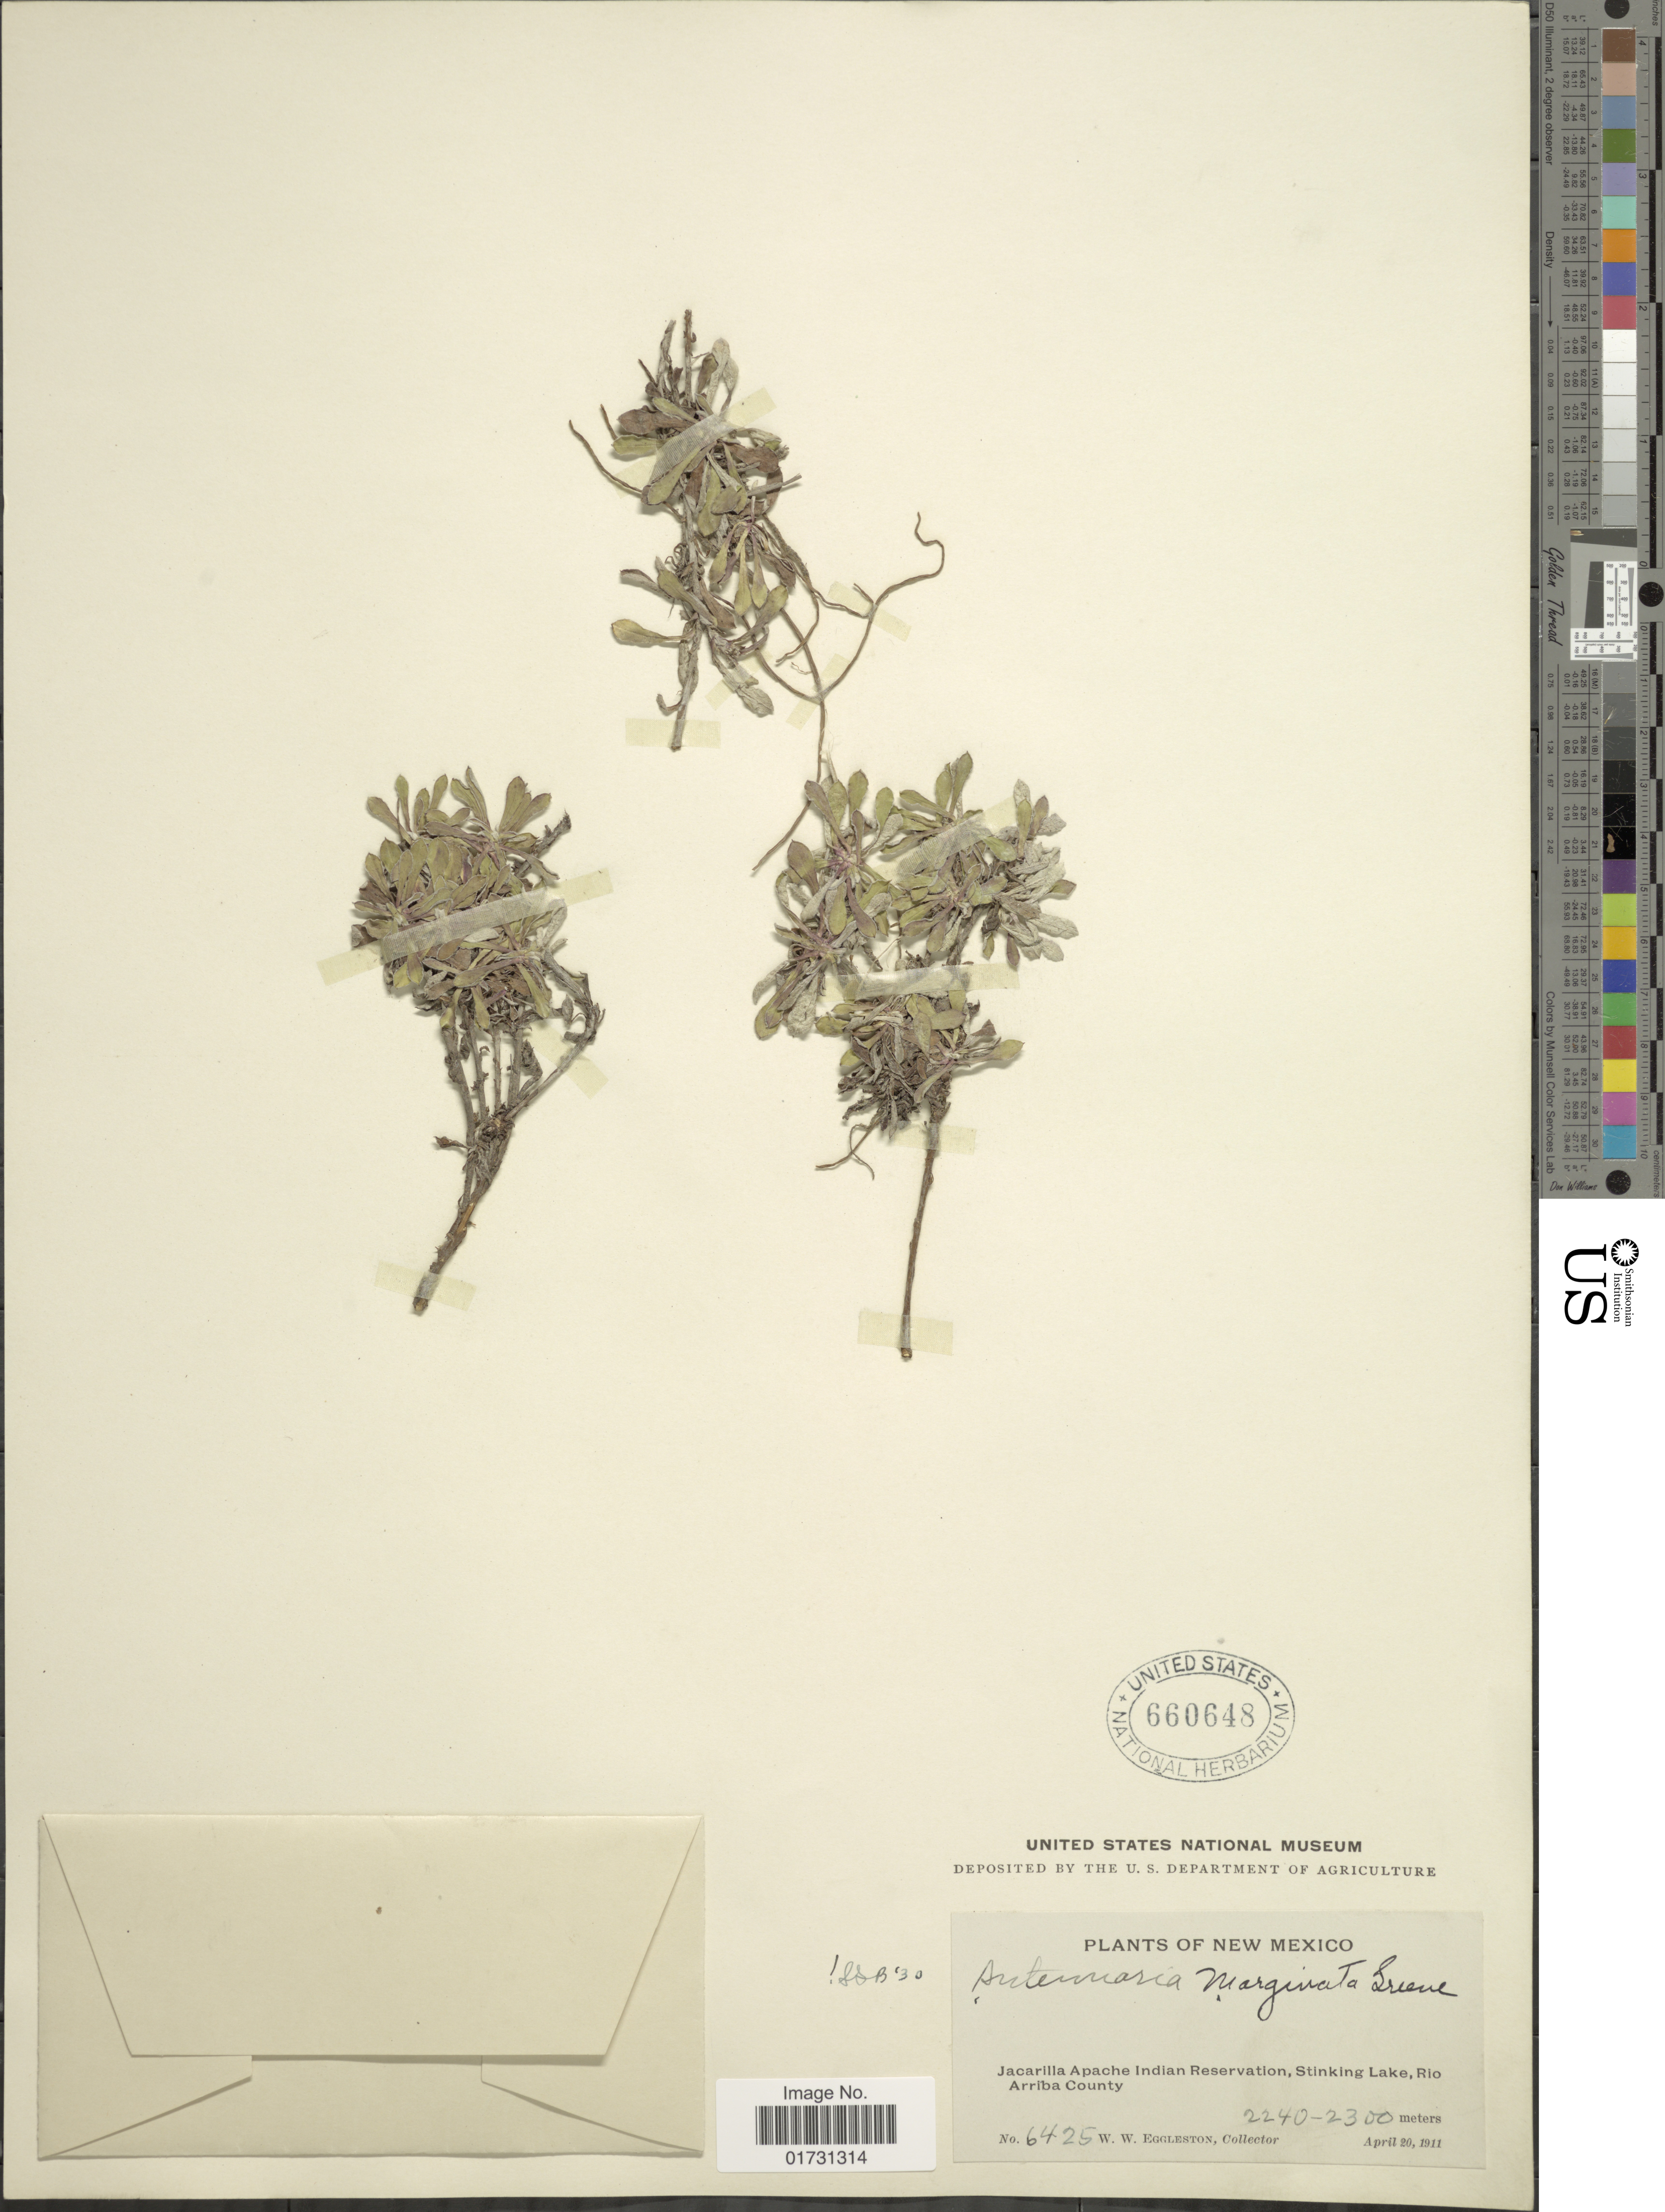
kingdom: Plantae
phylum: Tracheophyta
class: Magnoliopsida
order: Asterales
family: Asteraceae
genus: Antennaria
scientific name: Antennaria marginata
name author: Greene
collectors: W. W. Eggleston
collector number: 6425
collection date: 1911-04-20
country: United States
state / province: New Mexico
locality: Jacarilla Apache Indian Reservation, Stinking Lakw, Rio Arriba County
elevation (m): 2240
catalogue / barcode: US 660648